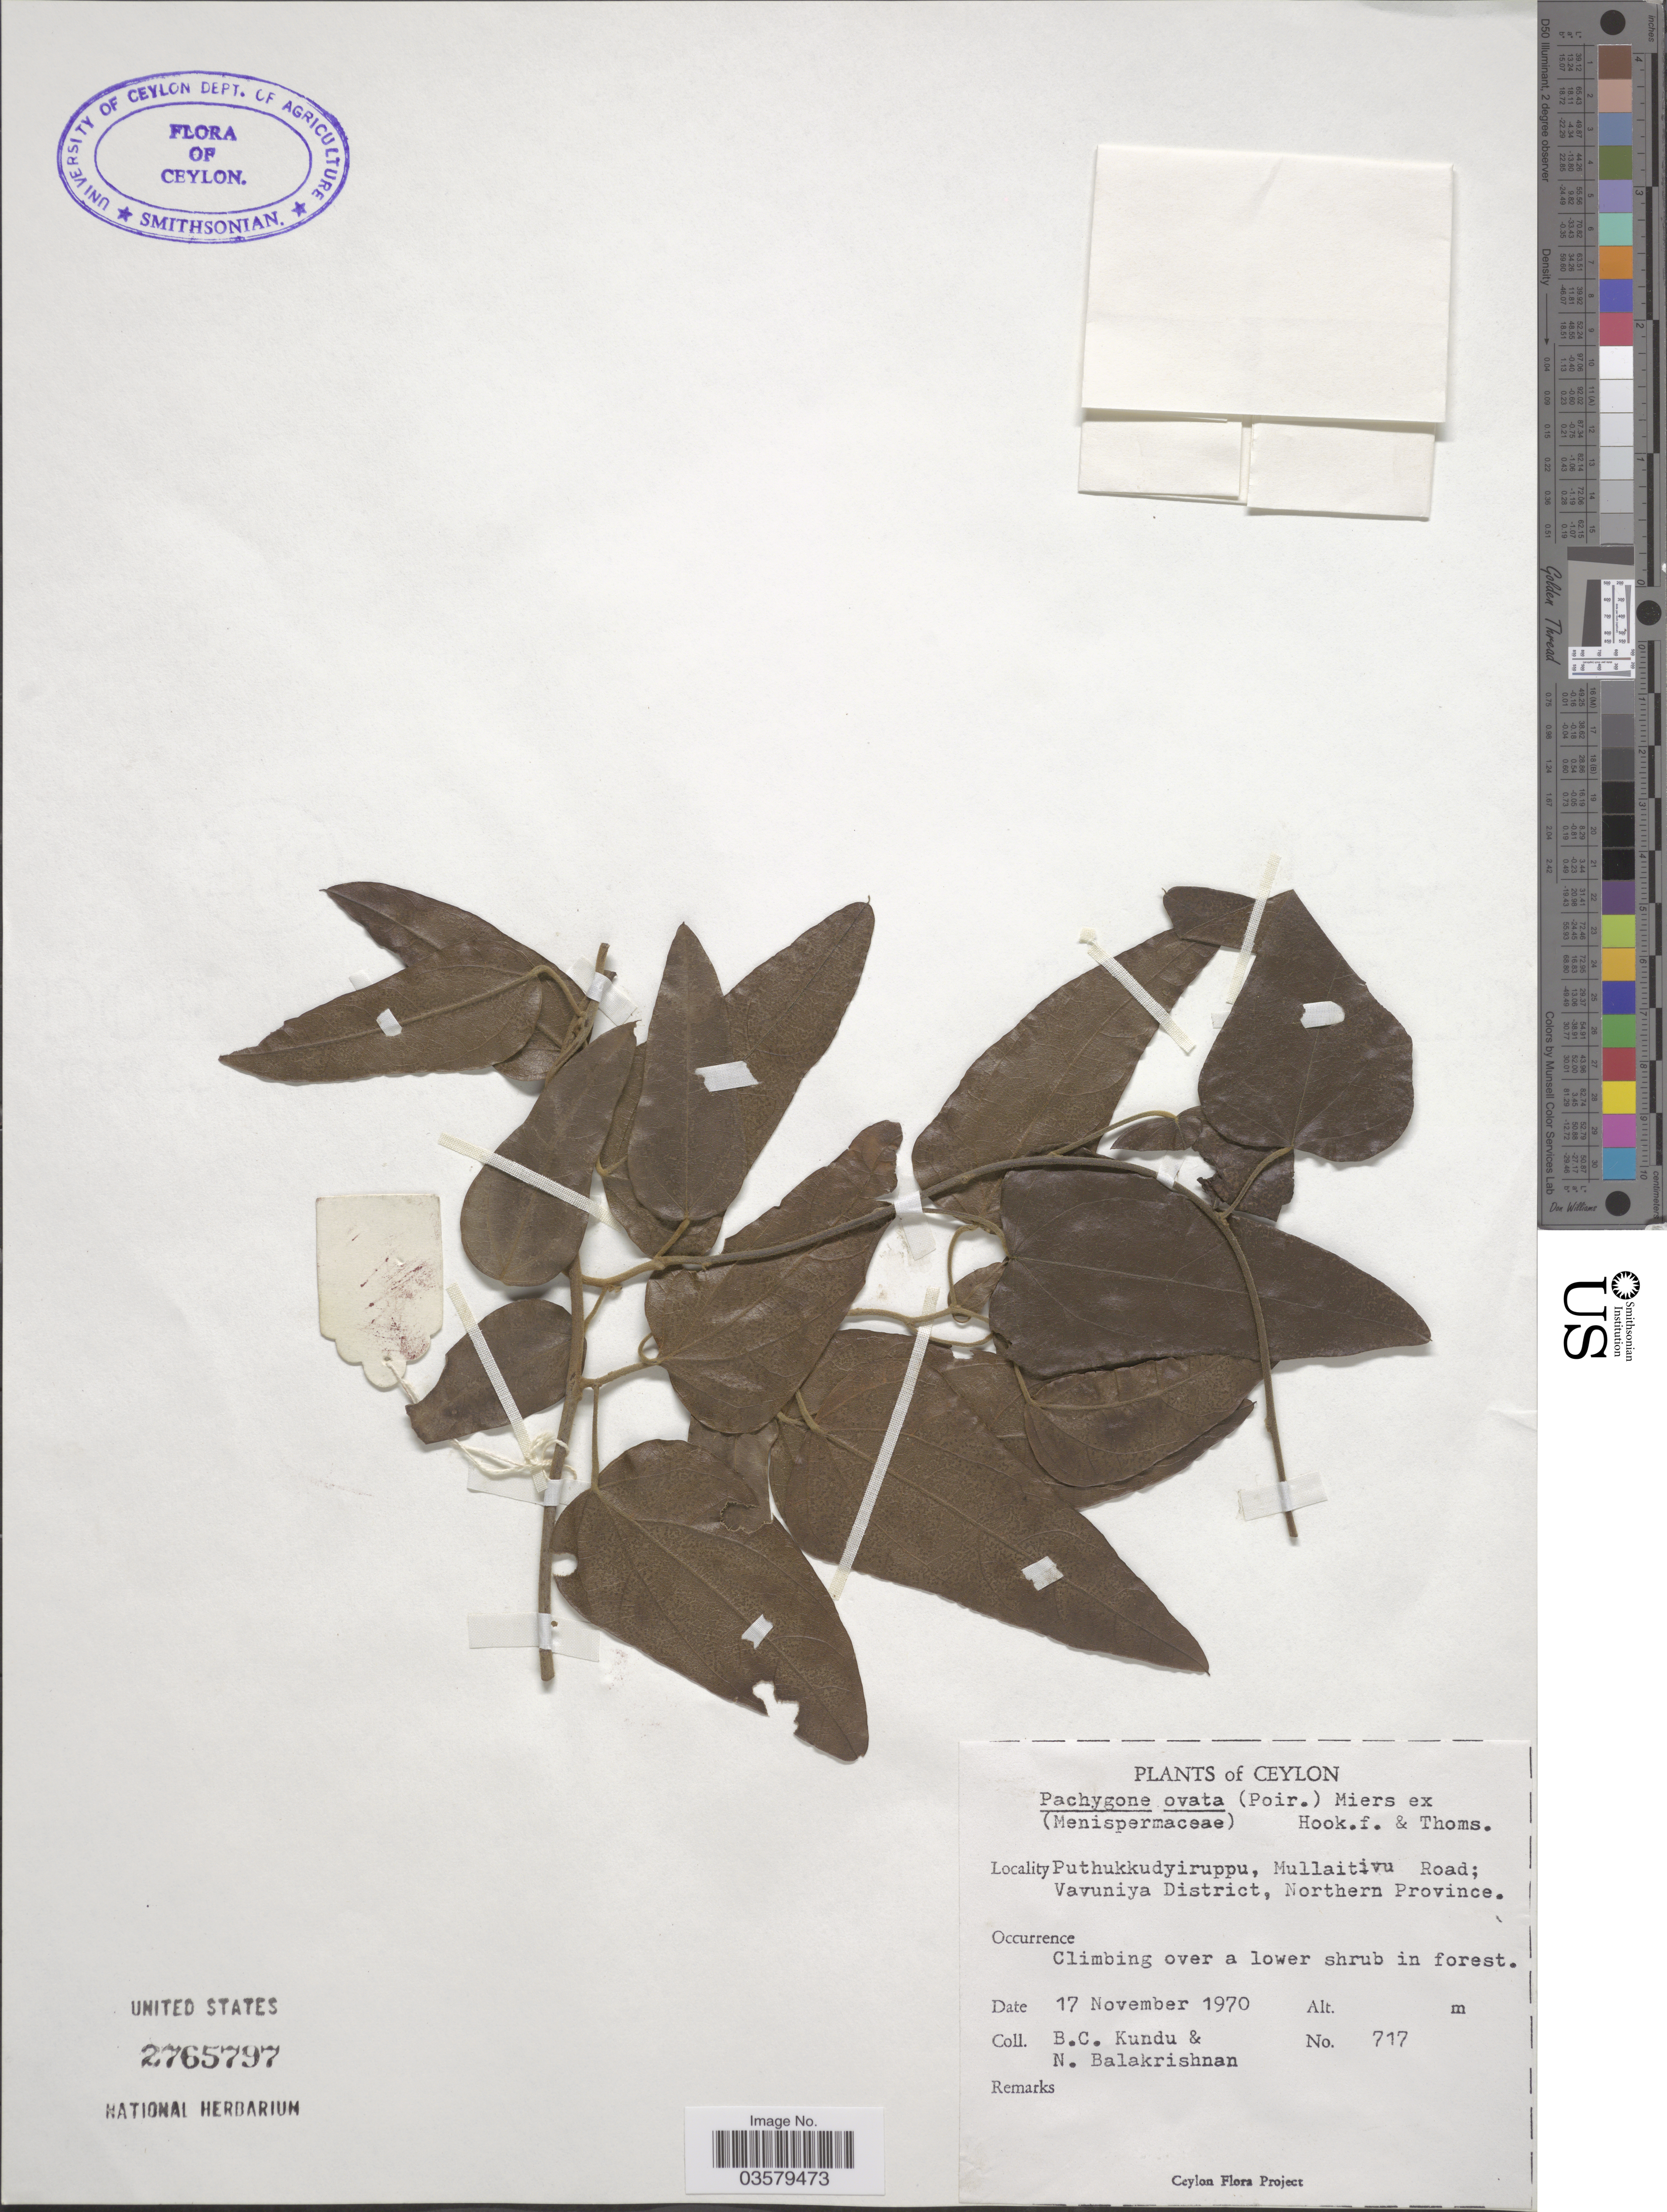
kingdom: Plantae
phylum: Tracheophyta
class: Magnoliopsida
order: Ranunculales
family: Menispermaceae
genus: Hyperbaena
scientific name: Hyperbaena ovata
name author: Urb.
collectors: B. C. Kundu & N. Balakrishnan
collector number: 717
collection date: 1970-11-17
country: Sri Lanka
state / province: Northern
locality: Ceylon. Puthukkudyiruppu, Mullaitivu Road; Vavuniya District.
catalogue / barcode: US 2765797